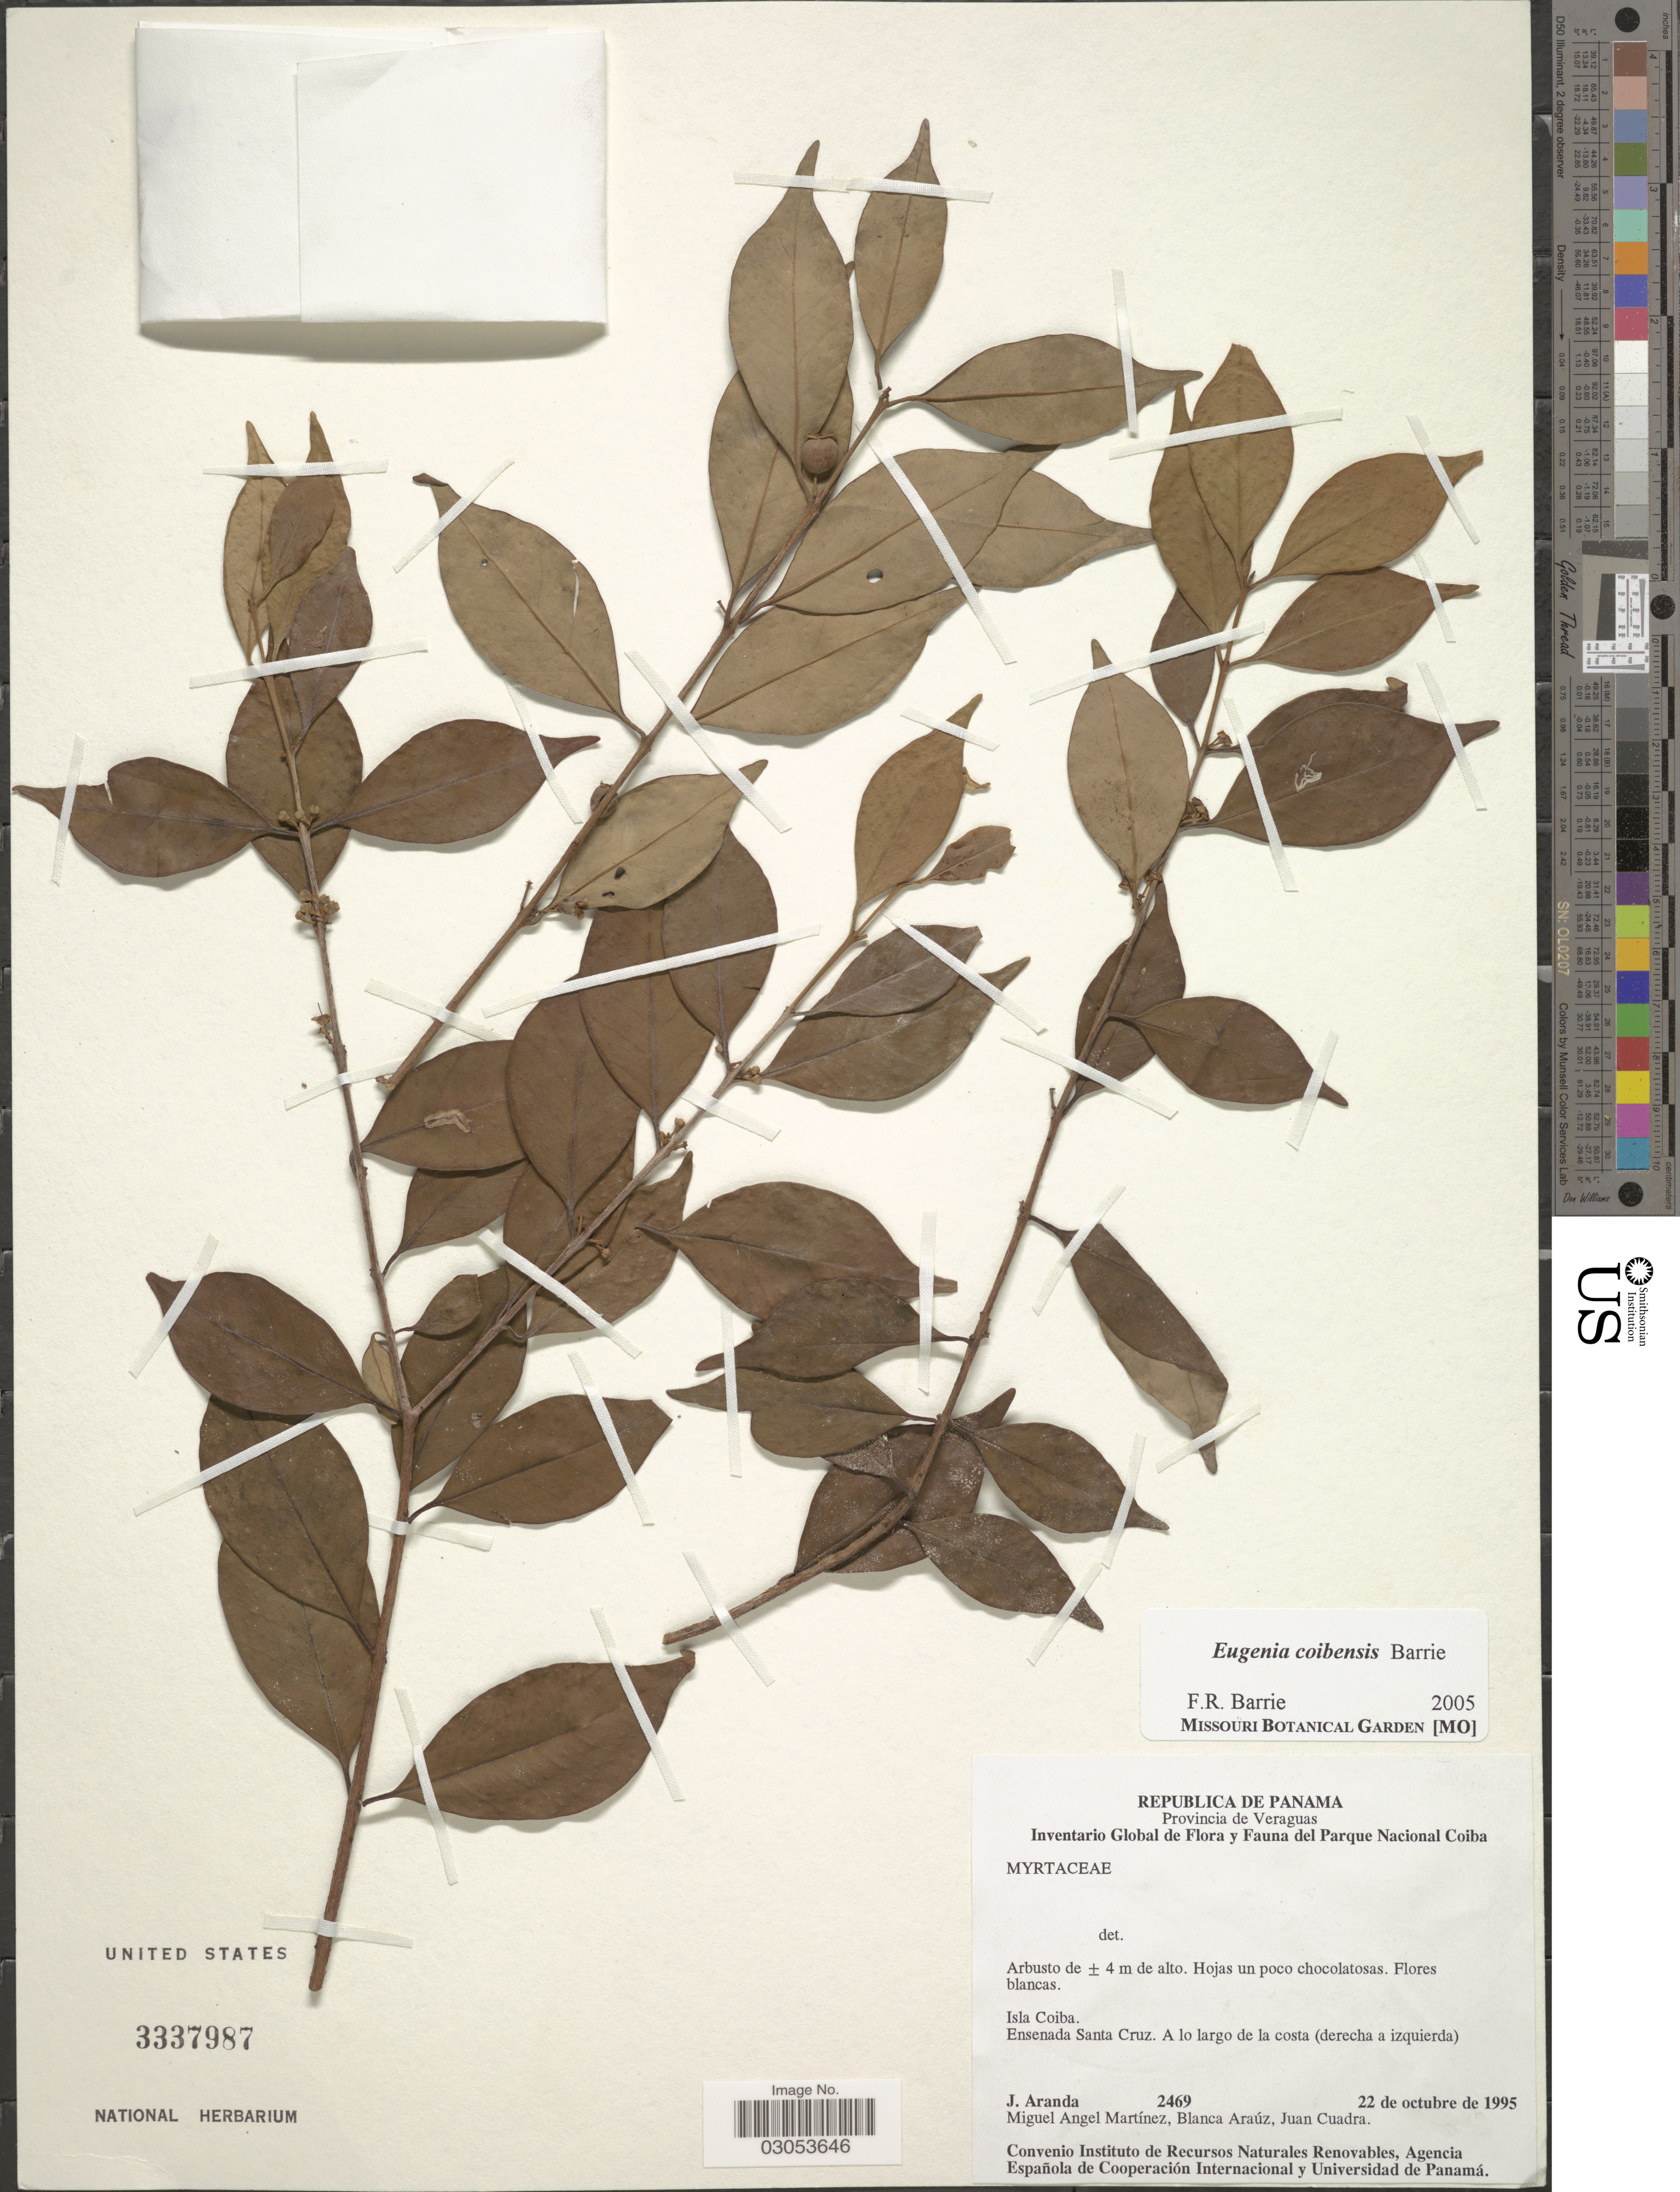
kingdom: Plantae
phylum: Tracheophyta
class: Magnoliopsida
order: Myrtales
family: Myrtaceae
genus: Eugenia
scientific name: Eugenia coibensis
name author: Barrie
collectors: J. Aranda, M. Martínez, B. Araúz & J. Cuadra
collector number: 2469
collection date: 1995-10-22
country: Panama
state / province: Veraguas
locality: Parque Nacional Coiba. Isla Coiba. Ensenada Santa Cruz. A lo largo de la costa (derecha a izquierda).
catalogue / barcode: US 3337987